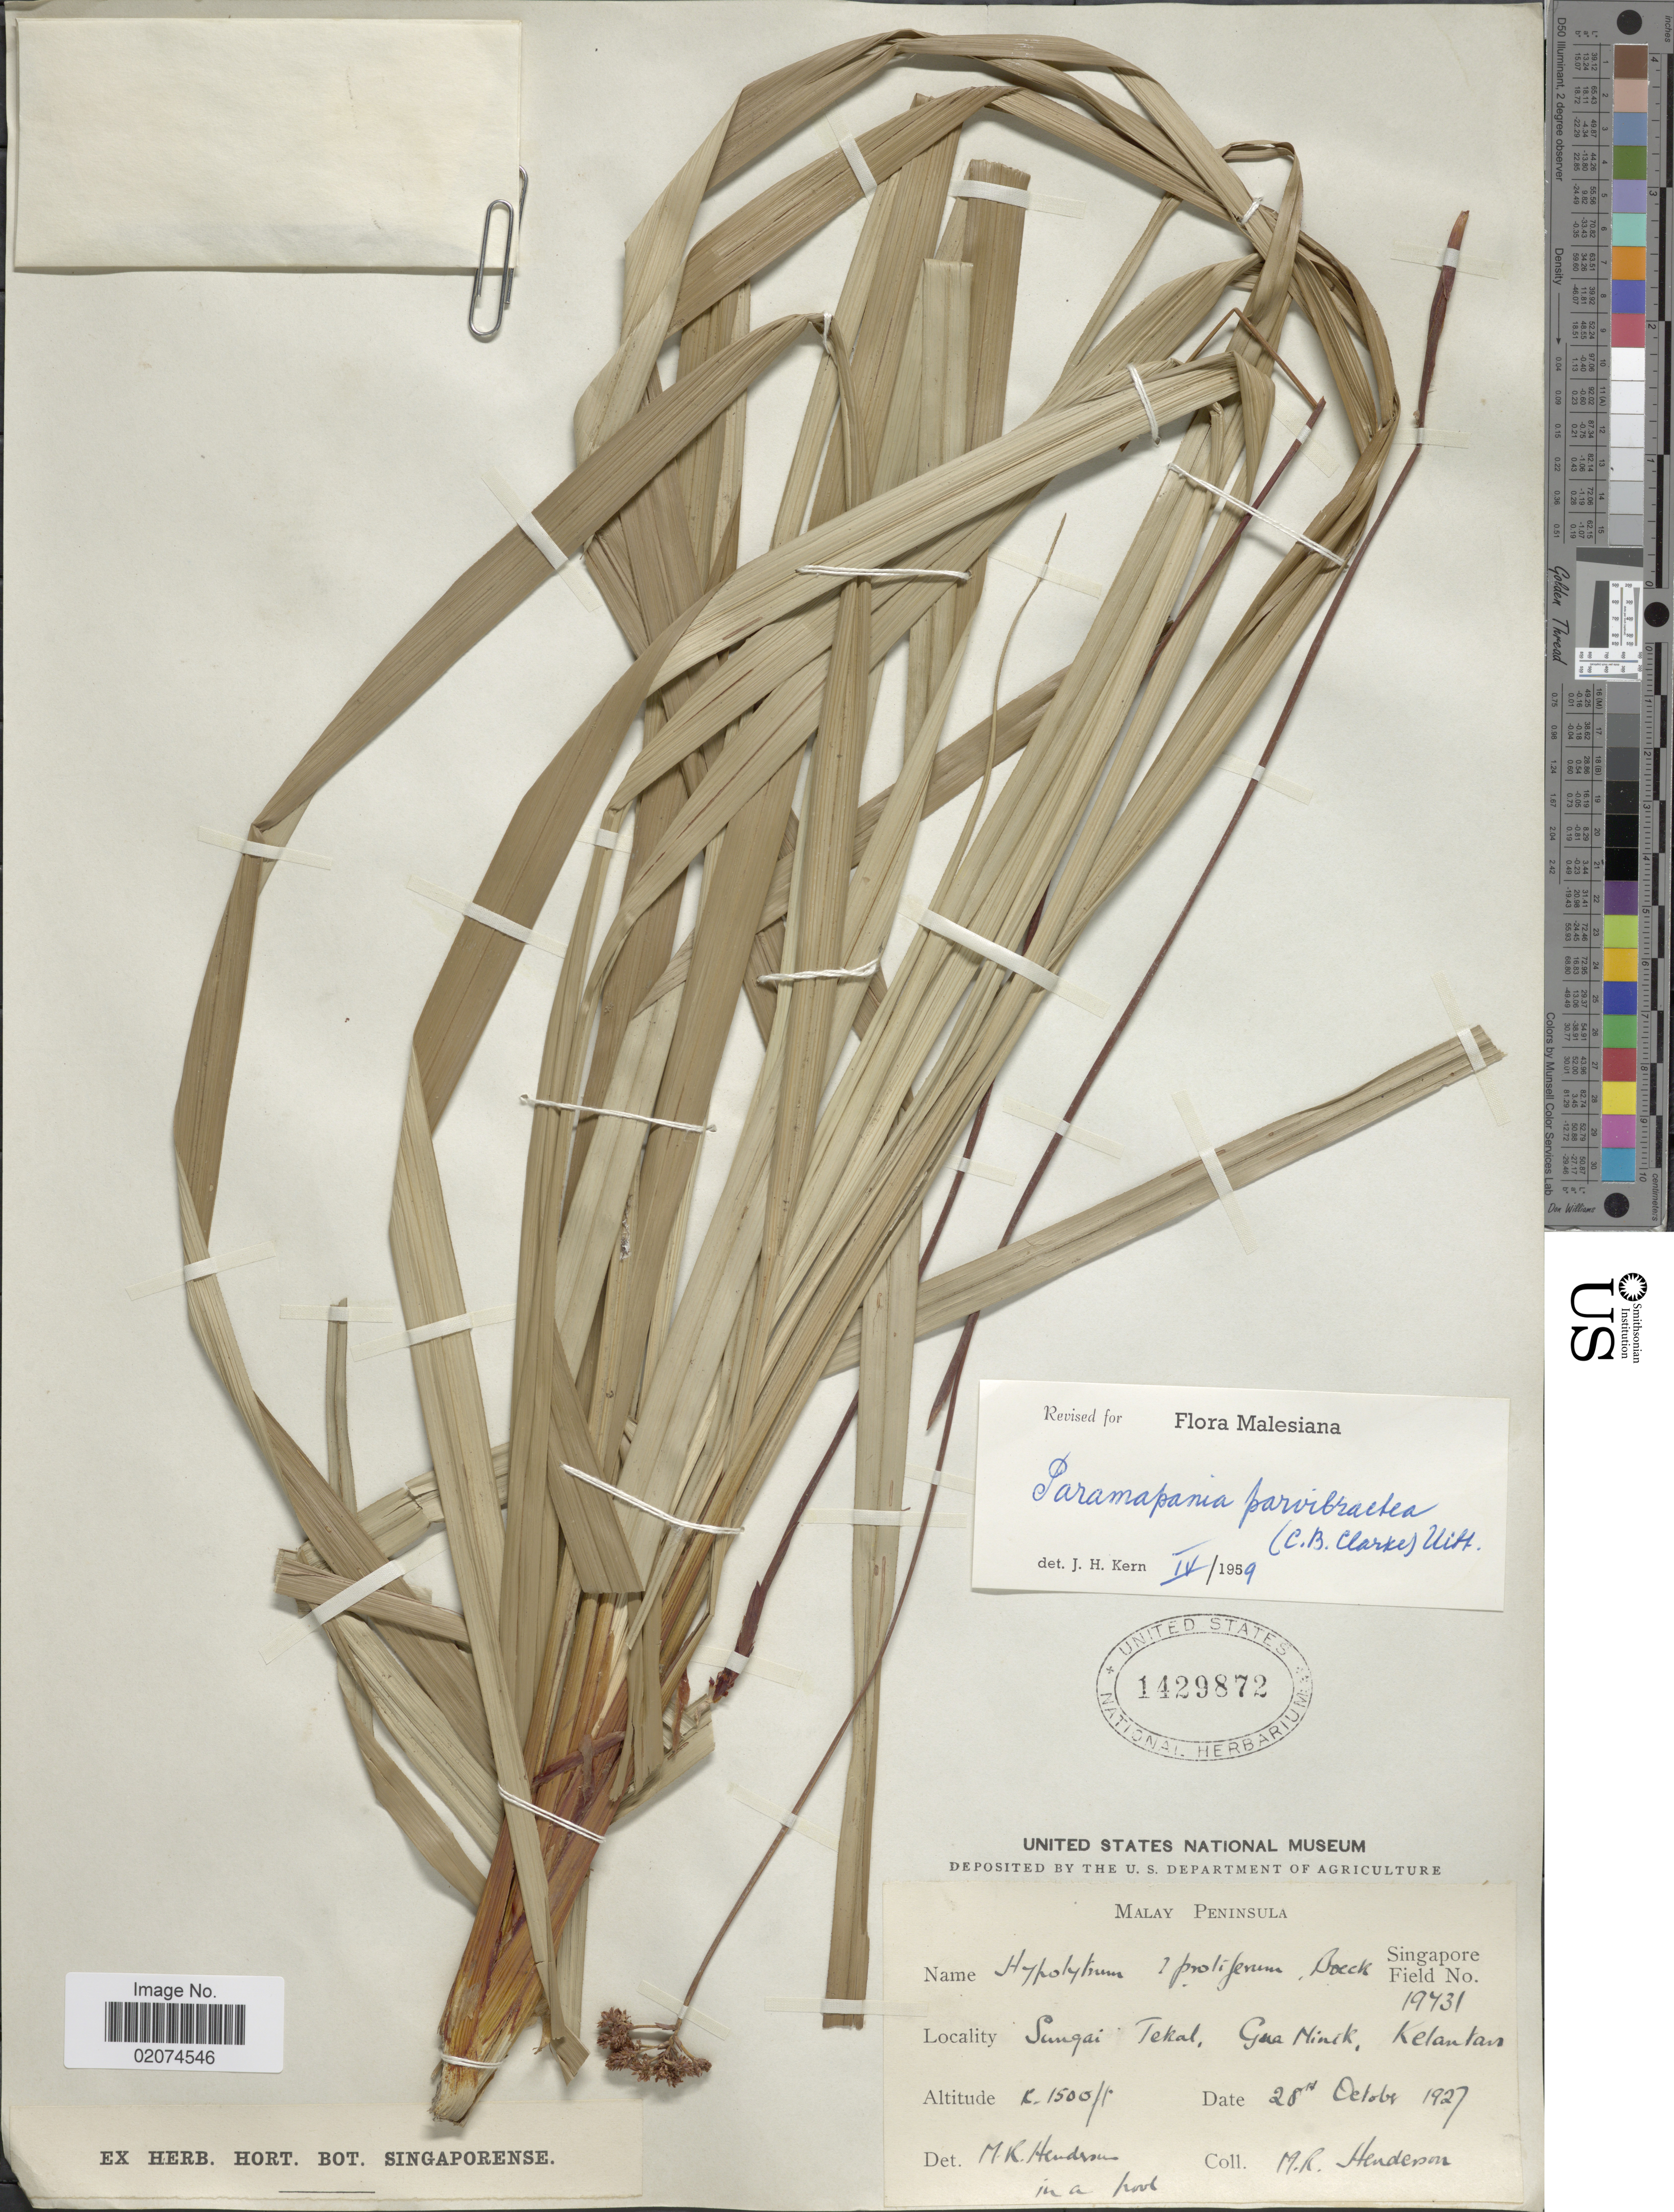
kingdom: Plantae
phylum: Tracheophyta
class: Liliopsida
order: Poales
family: Cyperaceae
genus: Paramapania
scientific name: Paramapania parvibractea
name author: (C.B. Clarke) Uittien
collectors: M. Henderson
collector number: Singapore field No. 19431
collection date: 1927-10-28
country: Malaysia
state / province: Kelantan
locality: Sungai Tekal , Gua Minck, Kelantan.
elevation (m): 457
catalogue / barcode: US 1429872